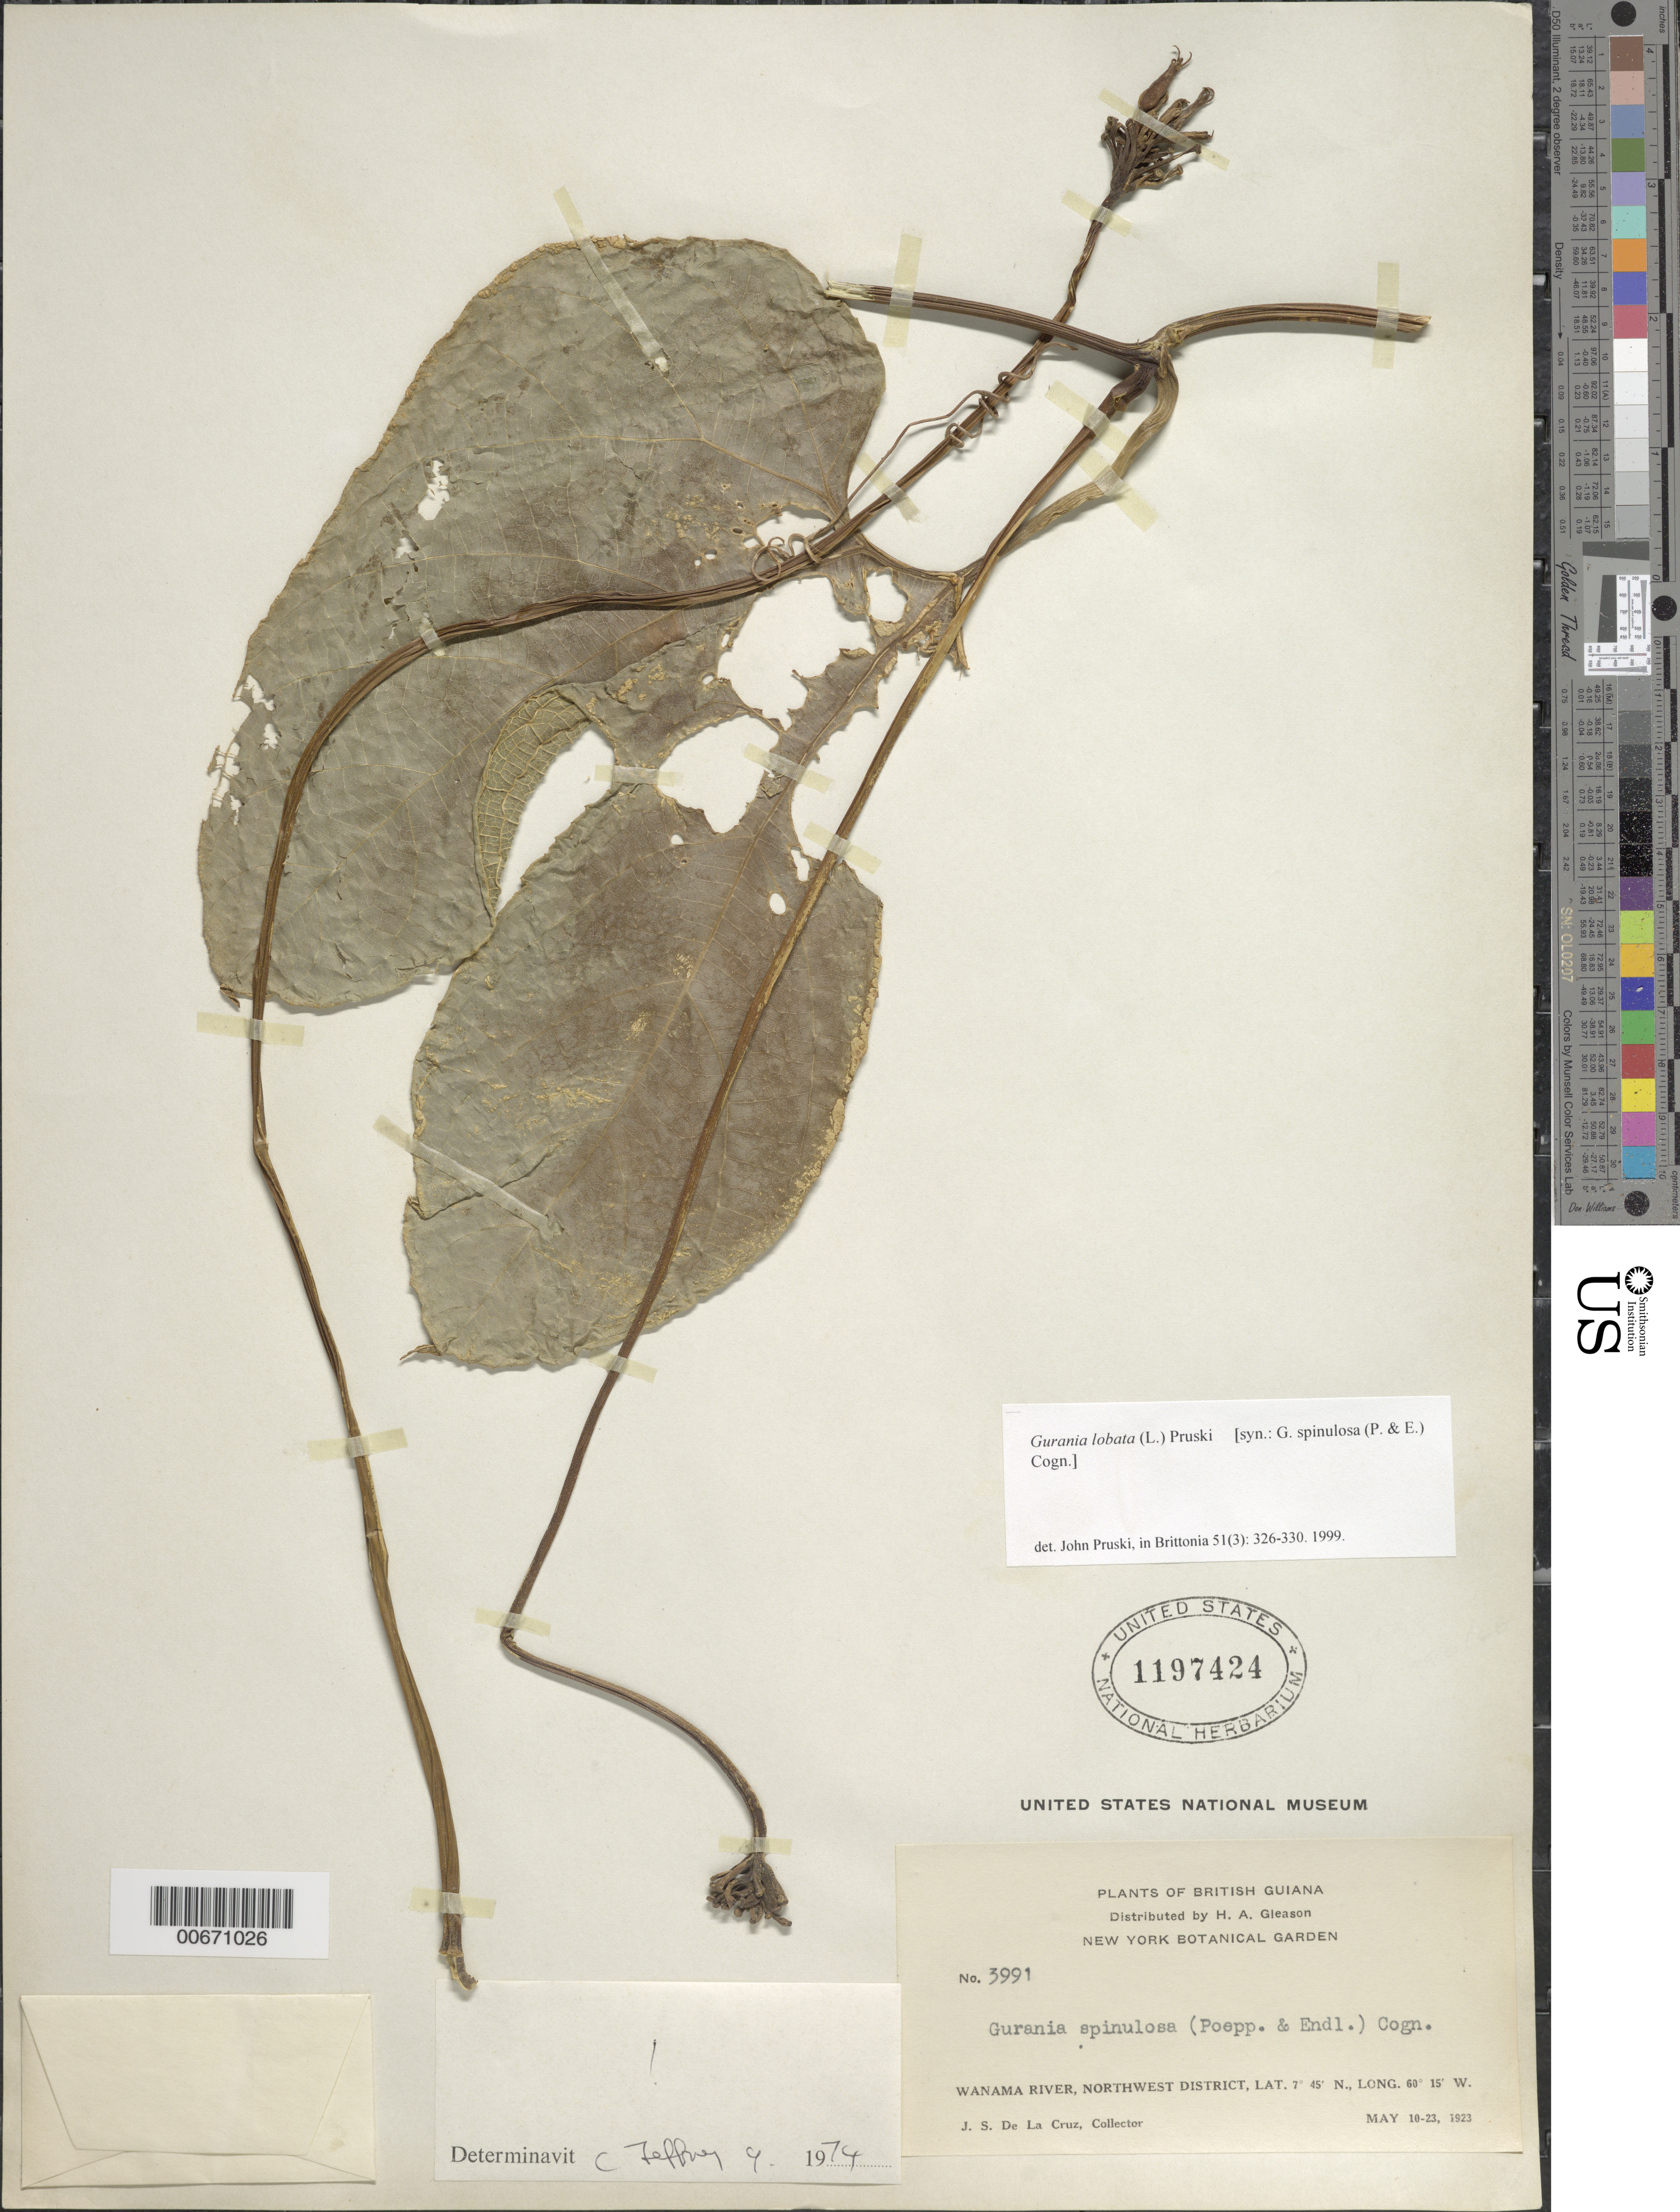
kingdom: Plantae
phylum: Tracheophyta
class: Magnoliopsida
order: Cucurbitales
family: Cucurbitaceae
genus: Gurania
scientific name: Gurania lobata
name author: (L.) Pruski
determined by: Pruski, J. F.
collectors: J. S. de la Cruz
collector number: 3991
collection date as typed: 10-May-23 to 23-May-23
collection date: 1923-05-10/1923-05-23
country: Guyana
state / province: Barima-Waini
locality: Wanama R., NW District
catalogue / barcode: US 1197424